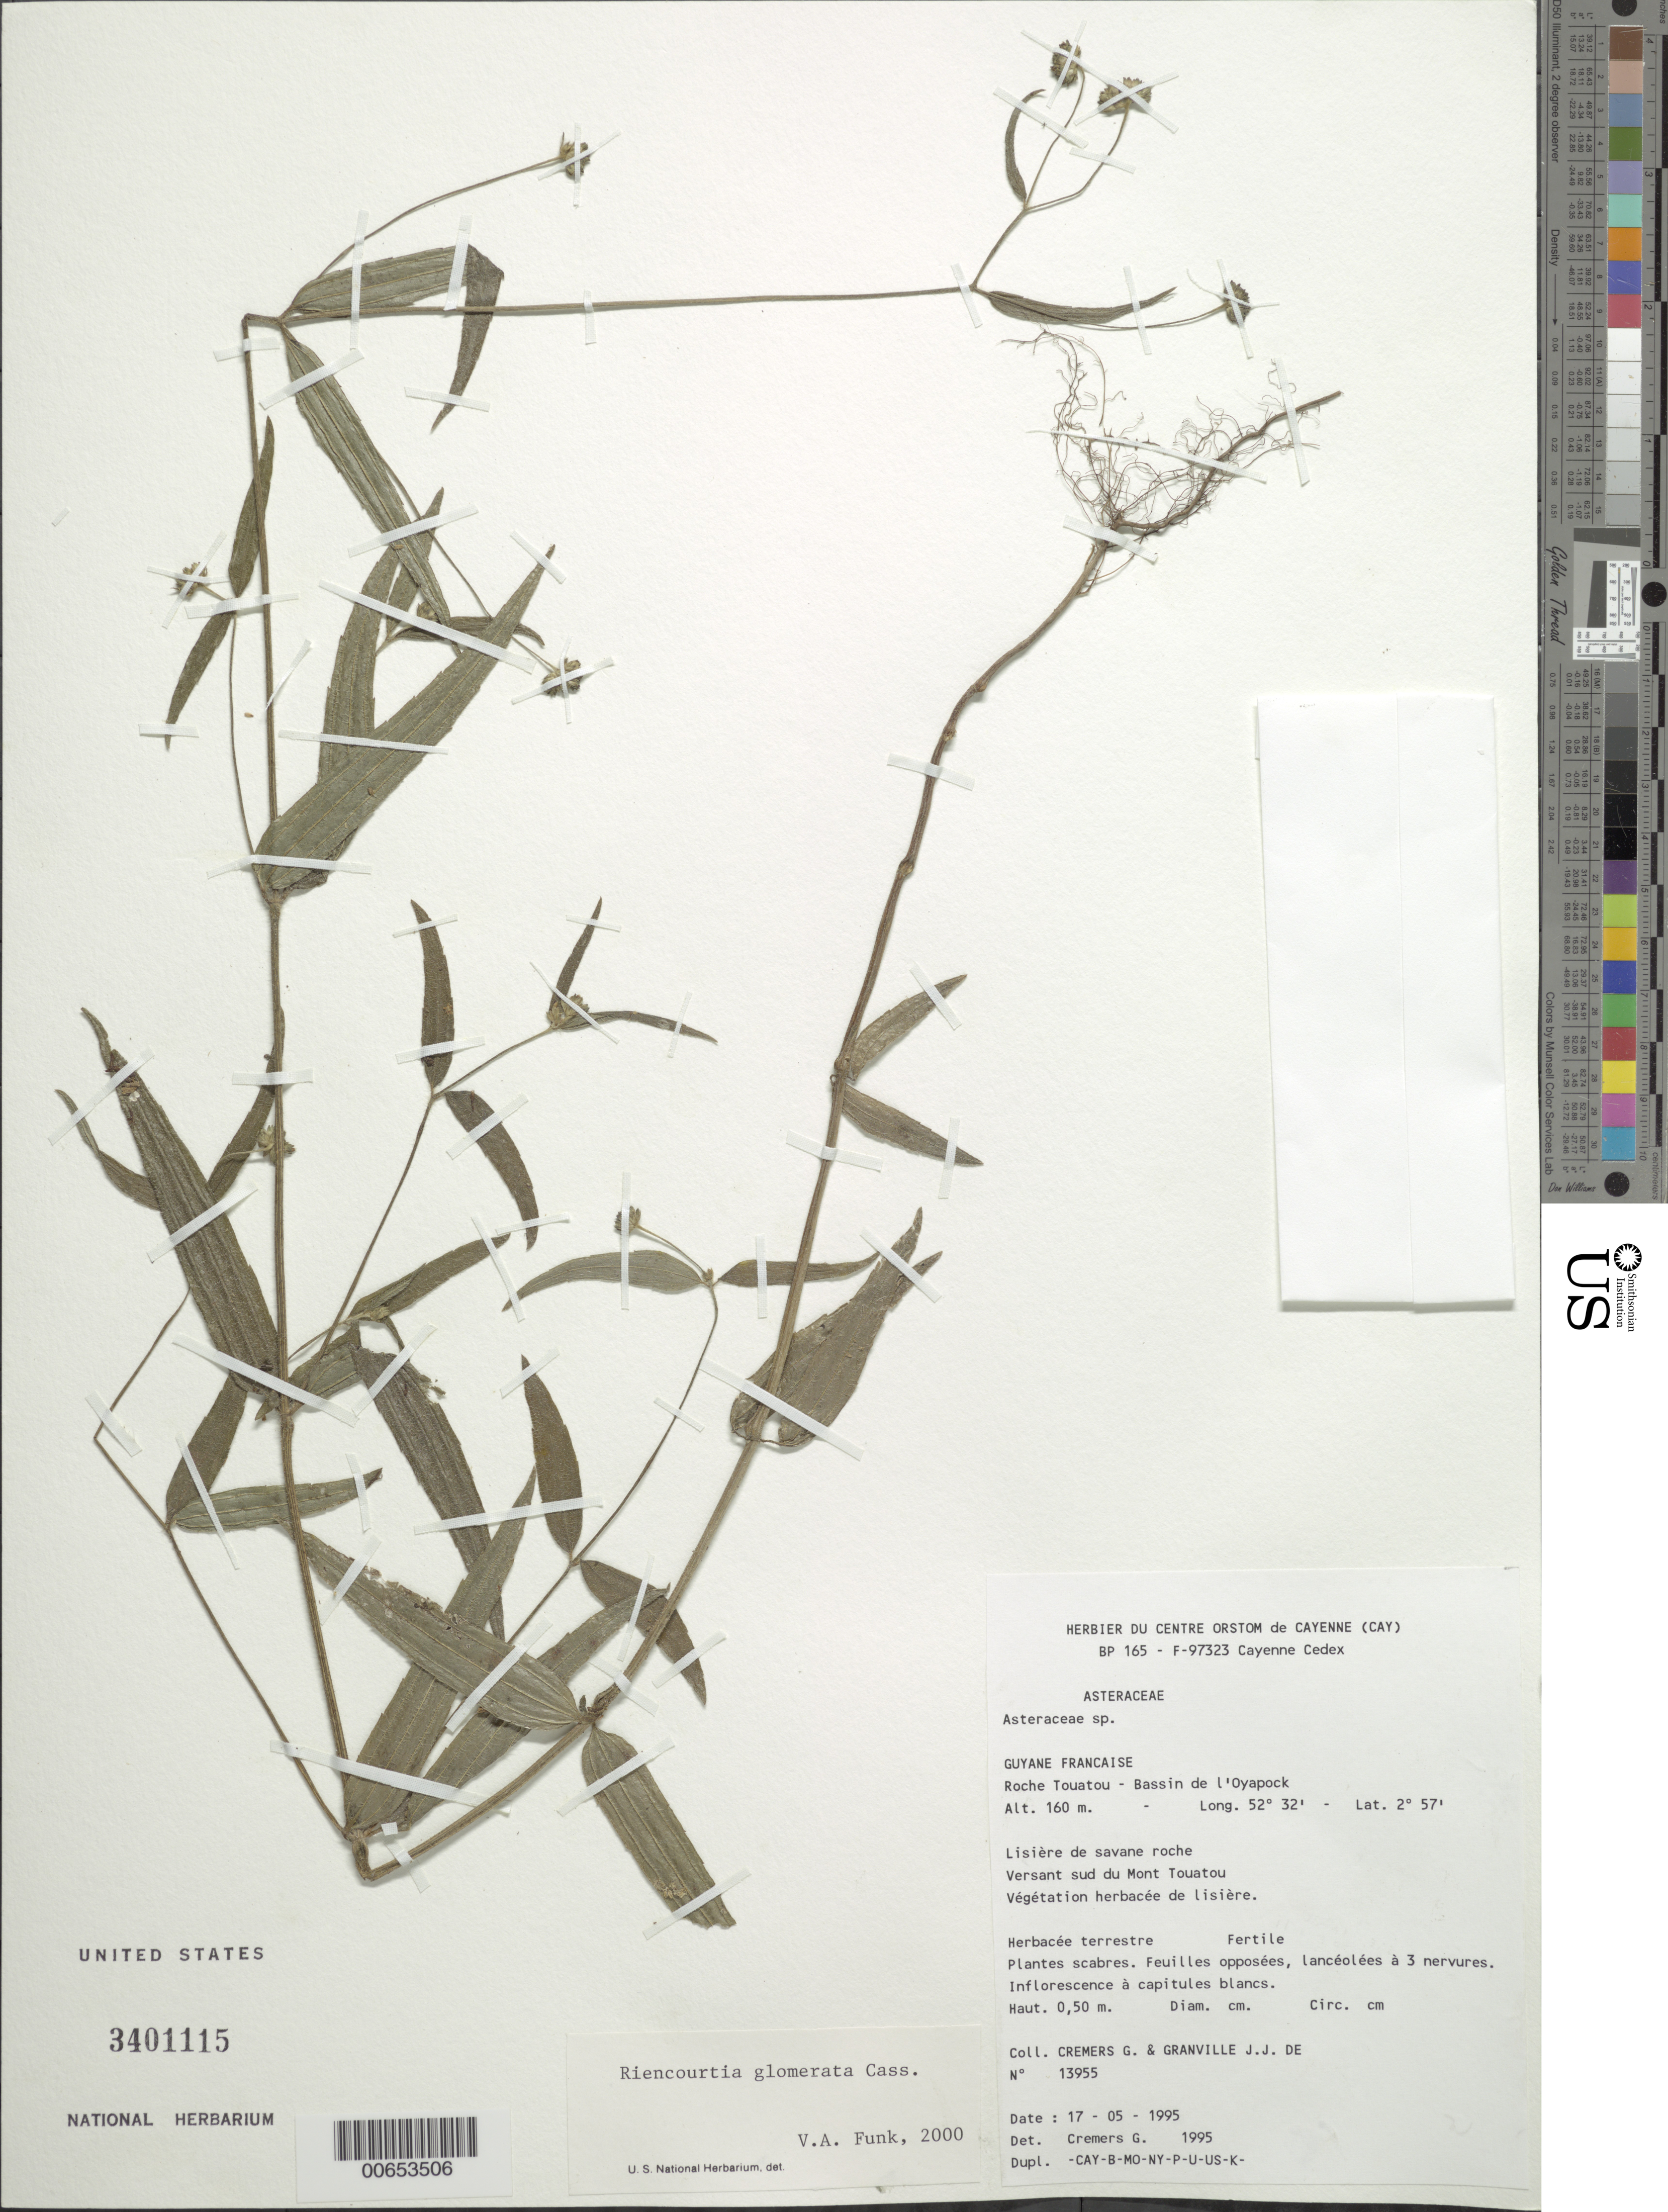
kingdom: Plantae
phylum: Tracheophyta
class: Magnoliopsida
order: Asterales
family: Asteraceae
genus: Riencourtia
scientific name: Riencourtia glomerata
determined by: Funk, Vicki A., (BOT), Smithsonian Institution - National Museum of Natural History (UNITED STATES)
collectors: G. Cremers & J.-J. de Granville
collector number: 13955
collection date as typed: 17-May-95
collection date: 1995-05-17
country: French Guiana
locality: Roche Touatou, Bassin de l'Oyapock, versant sud du Mont Touatou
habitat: Lisière de savane roche, versant sud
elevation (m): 160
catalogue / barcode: US 3401115